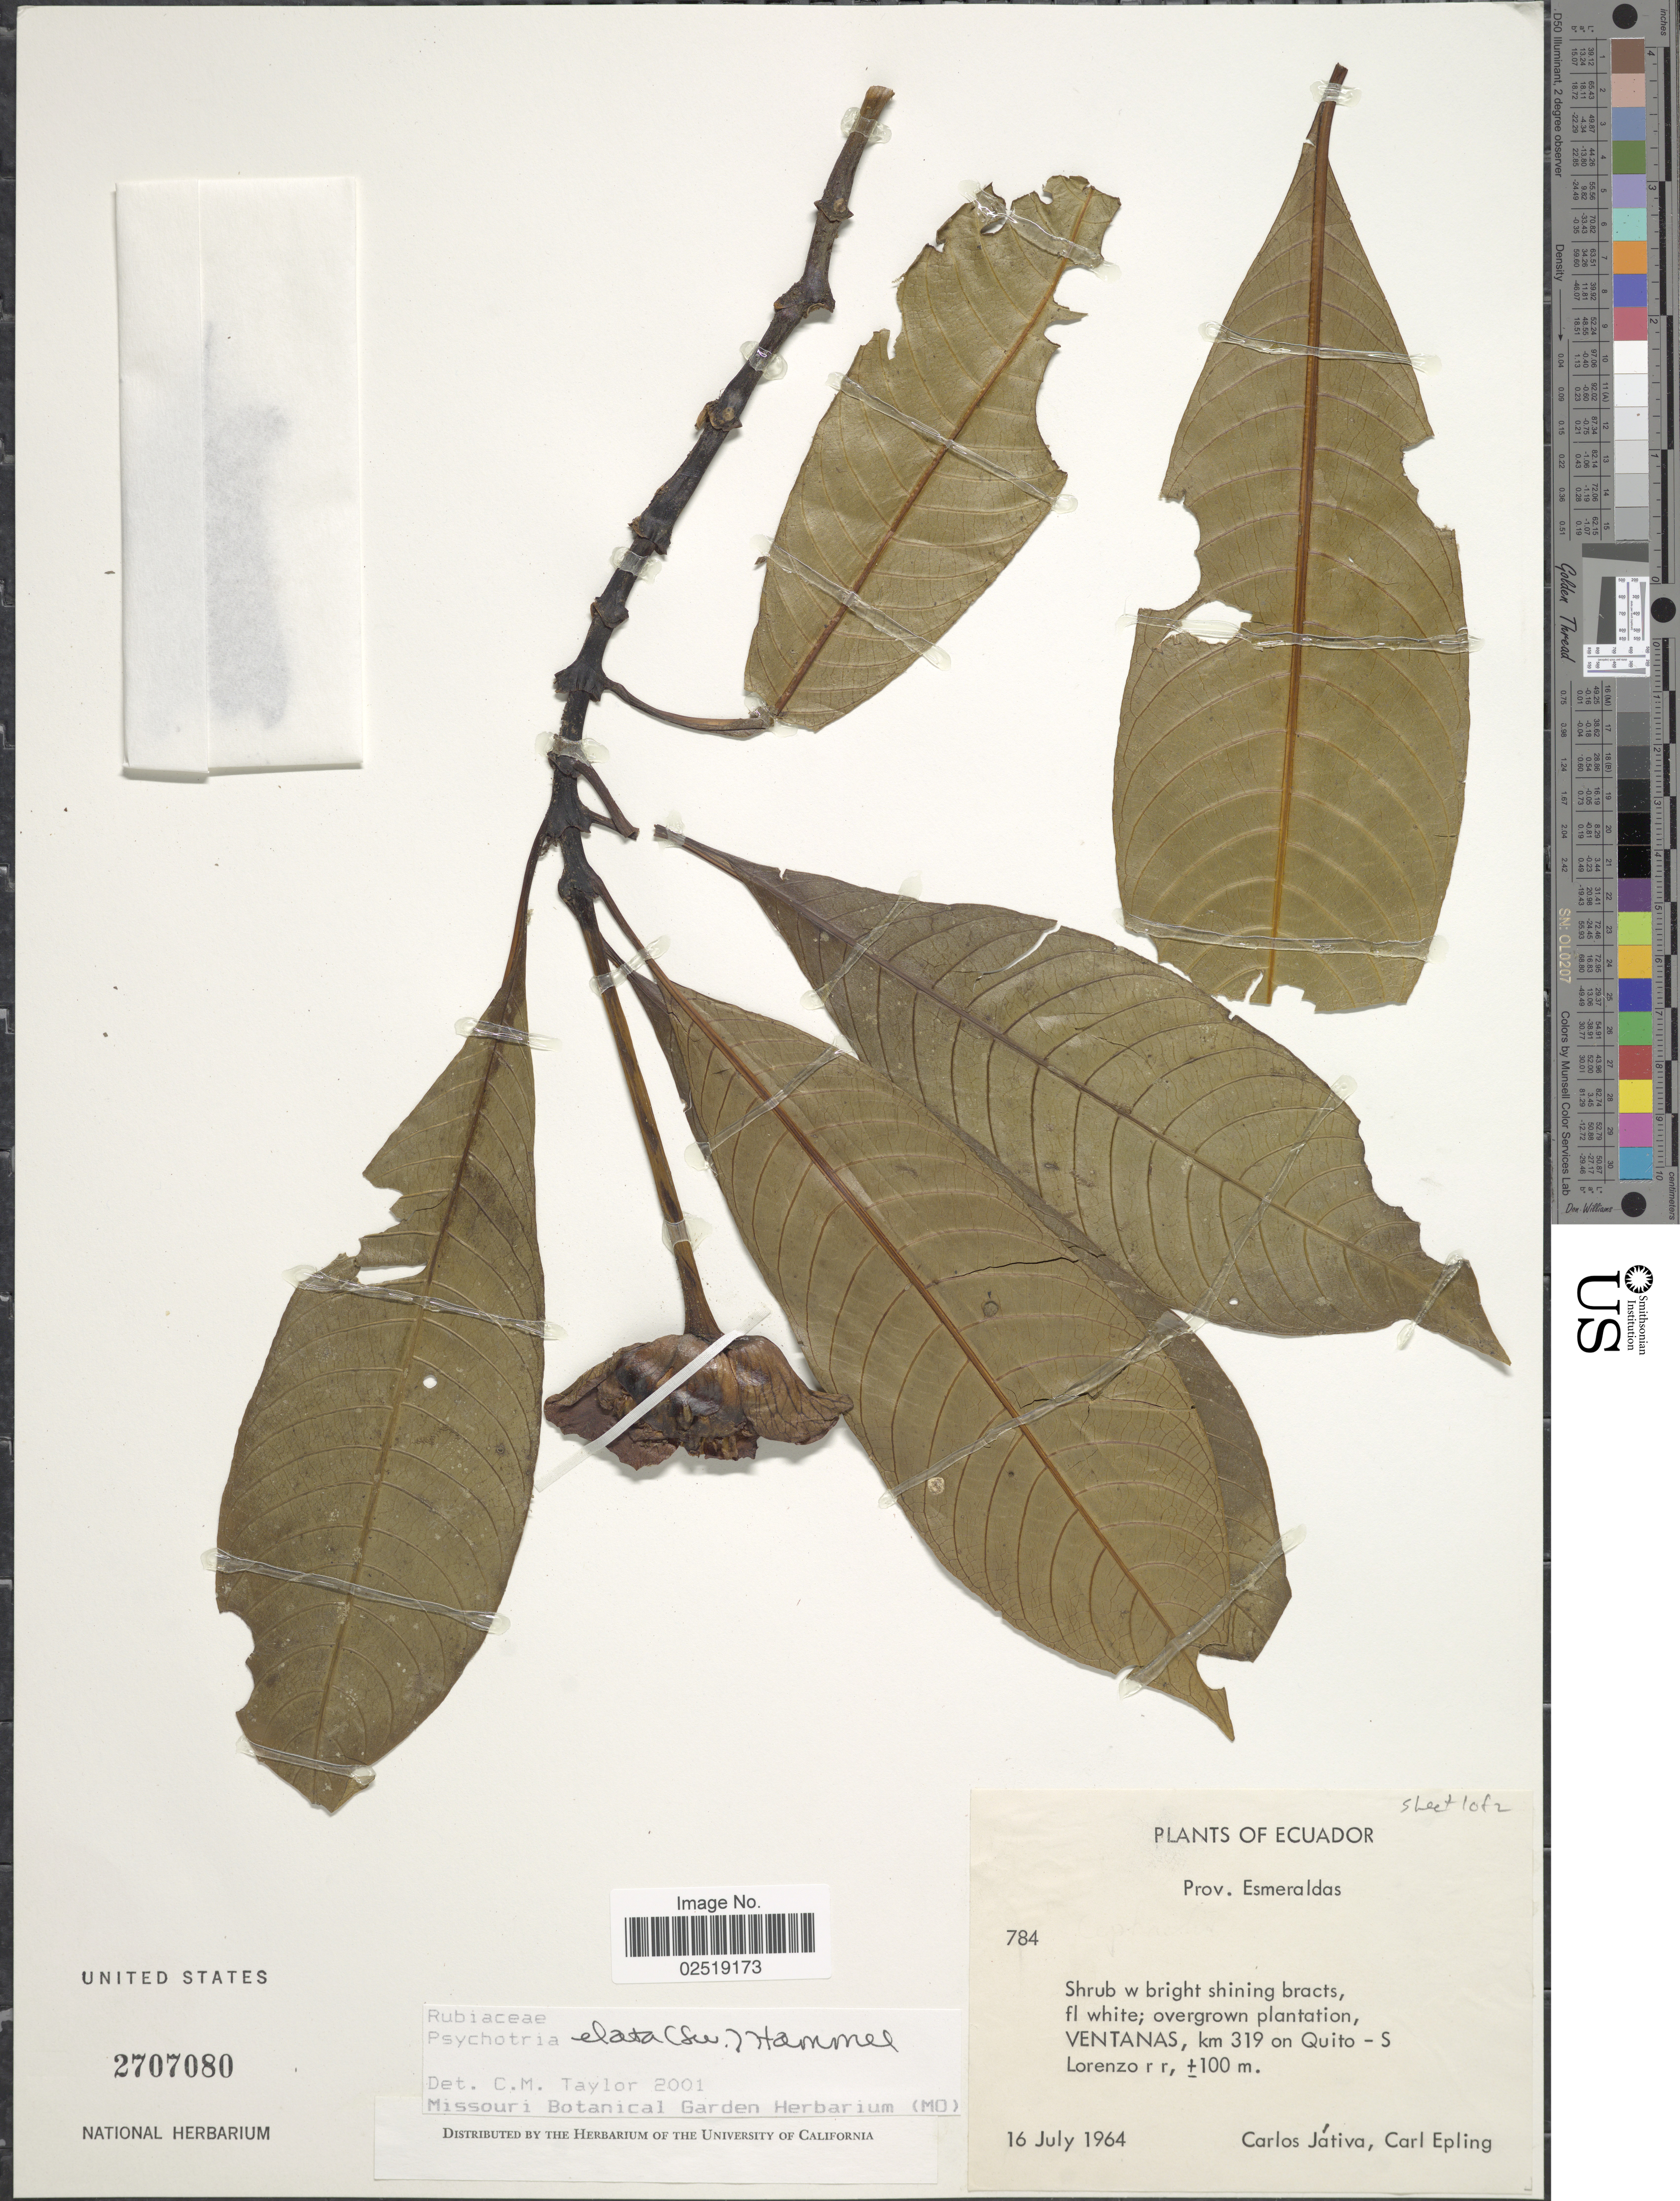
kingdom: Plantae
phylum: Tracheophyta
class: Magnoliopsida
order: Gentianales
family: Rubiaceae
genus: Psychotria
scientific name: Psychotria elata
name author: (Sw.) Hammel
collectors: C. D. Játiva & C. C. Epling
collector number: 784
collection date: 1964-07-16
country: Ecuador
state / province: Esmeraldas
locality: Prov. Esmeraldas. Ventanas, km 319 on Quito-S Lorenzo r r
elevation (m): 100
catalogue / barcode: US 2707080